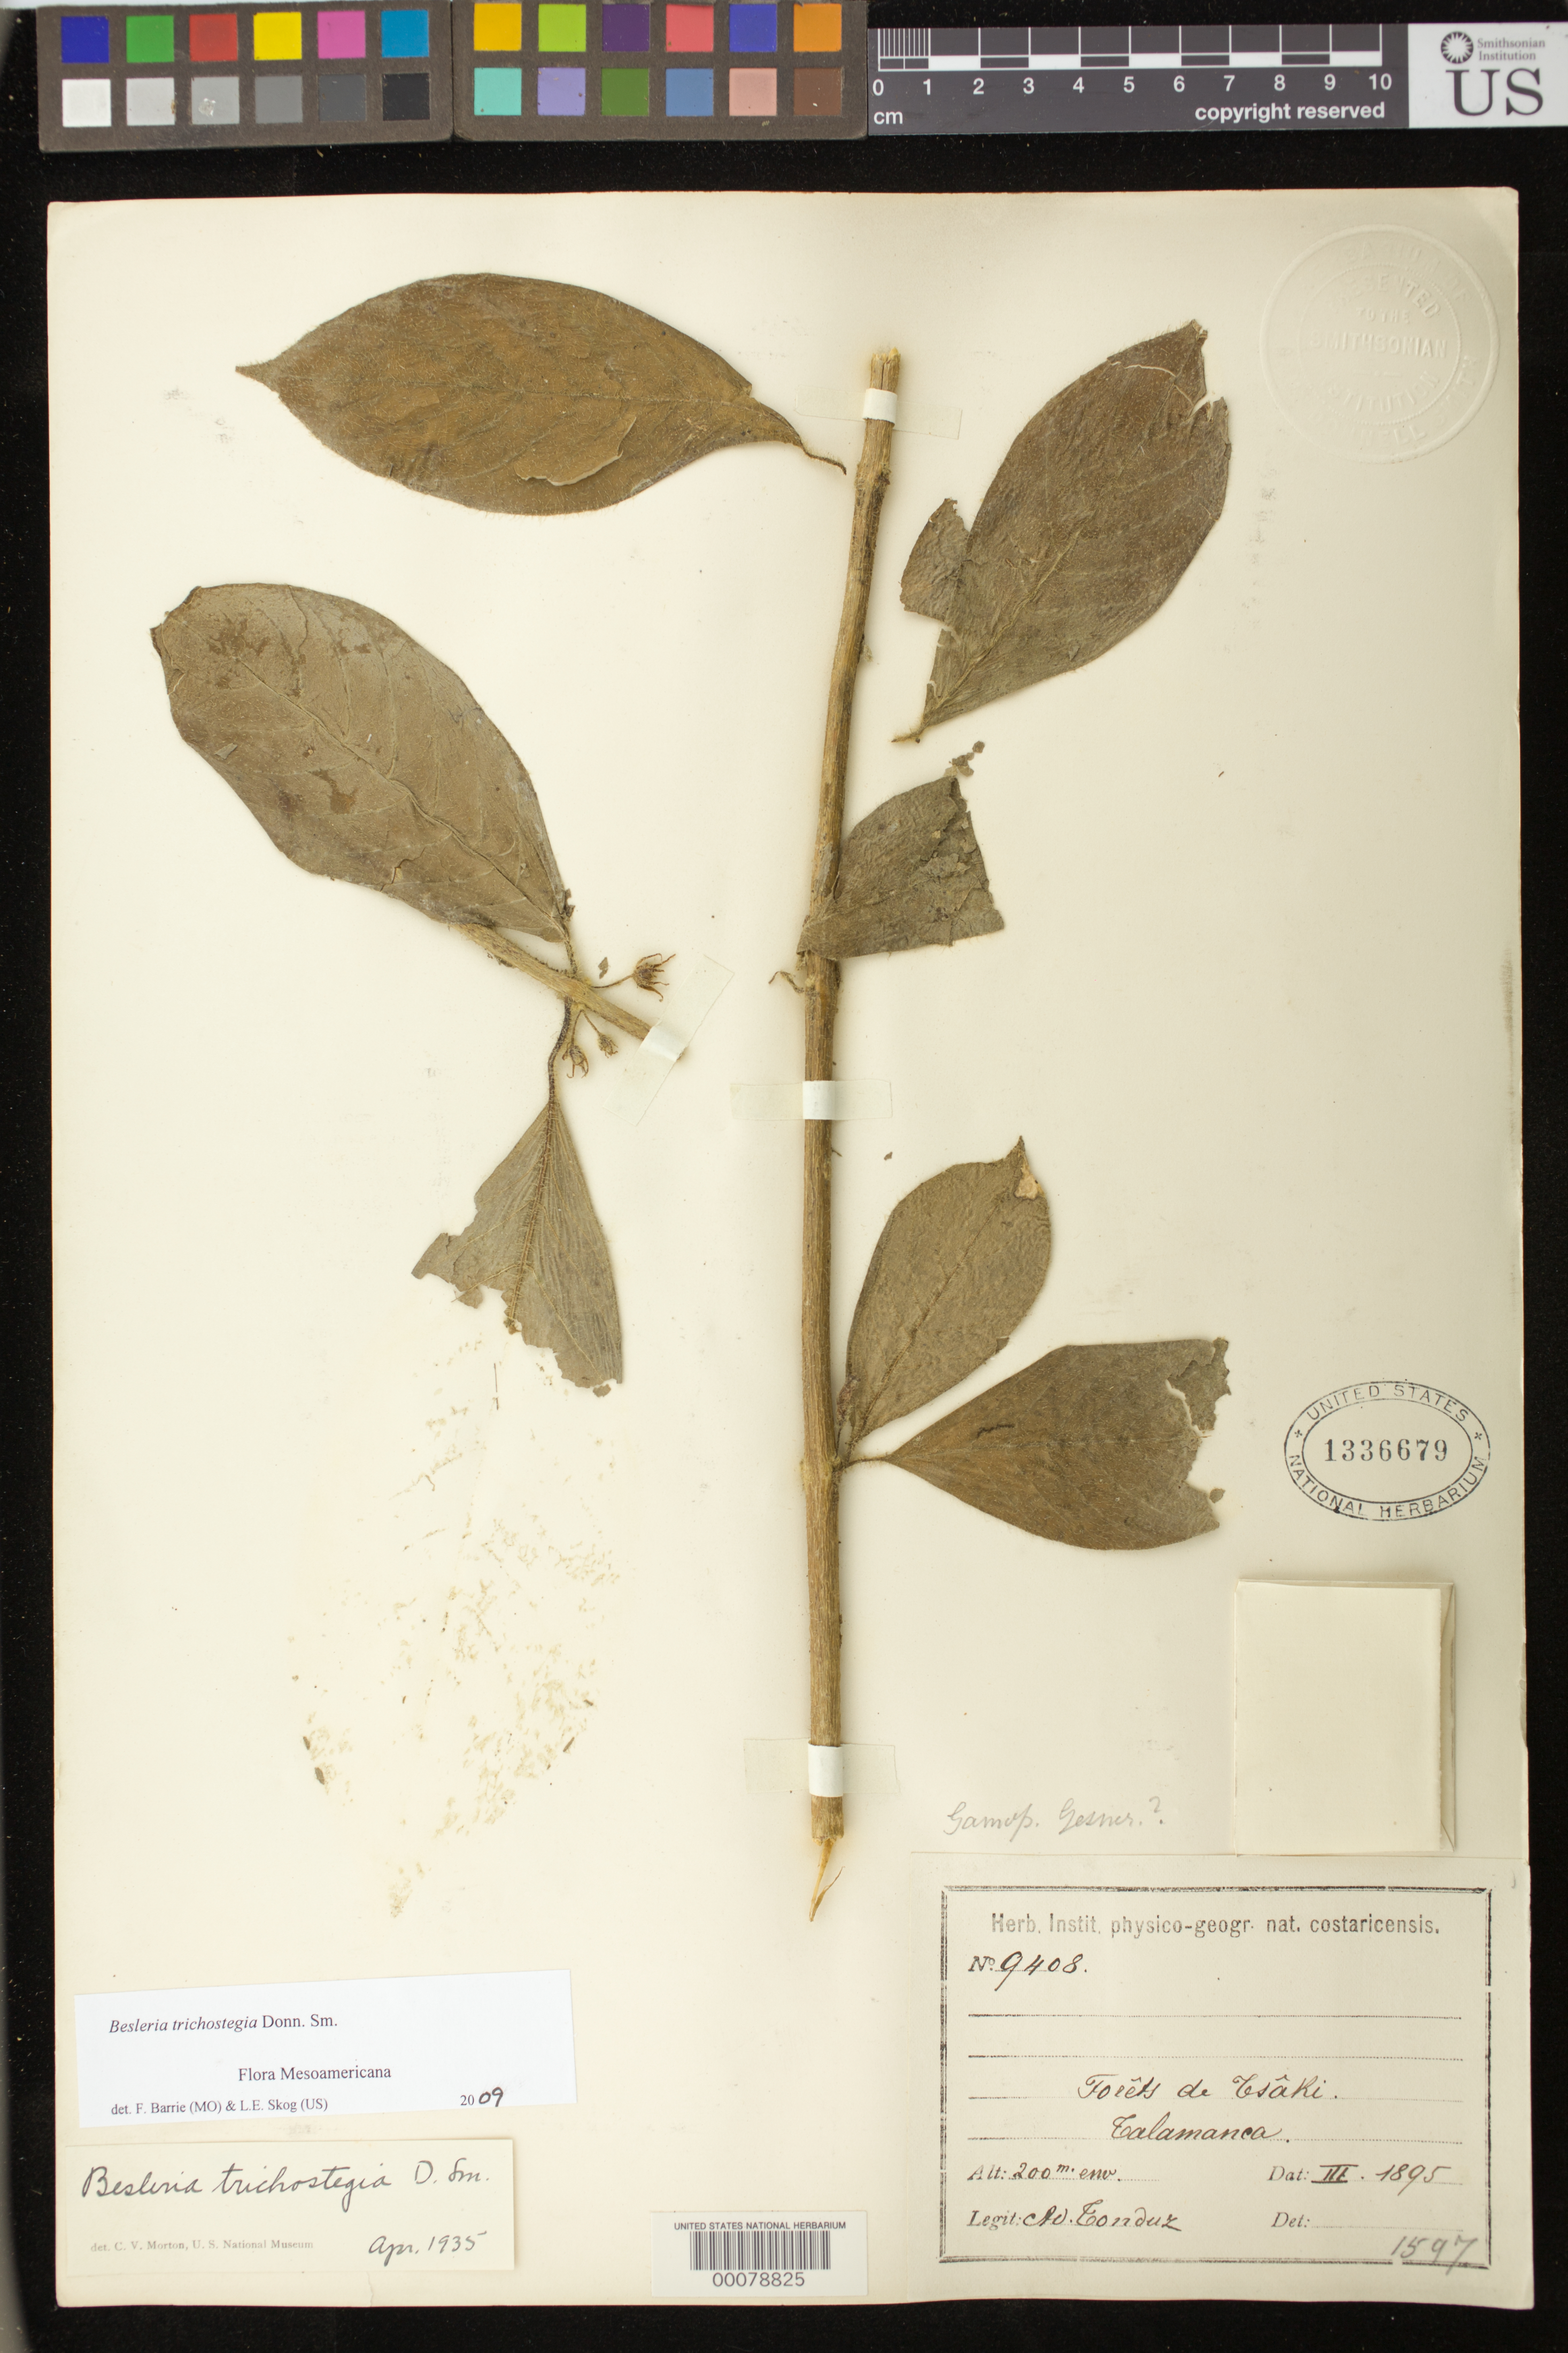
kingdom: Plantae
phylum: Tracheophyta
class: Magnoliopsida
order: Lamiales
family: Gesneriaceae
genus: Besleria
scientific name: Besleria trichostegia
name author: Donn. Sm.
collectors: A. Tonduz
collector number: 9408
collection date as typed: Mar 1895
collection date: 1895-03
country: Costa Rica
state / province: Limón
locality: Forêts de Tsâki, Talamanca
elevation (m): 200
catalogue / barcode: US 1336679